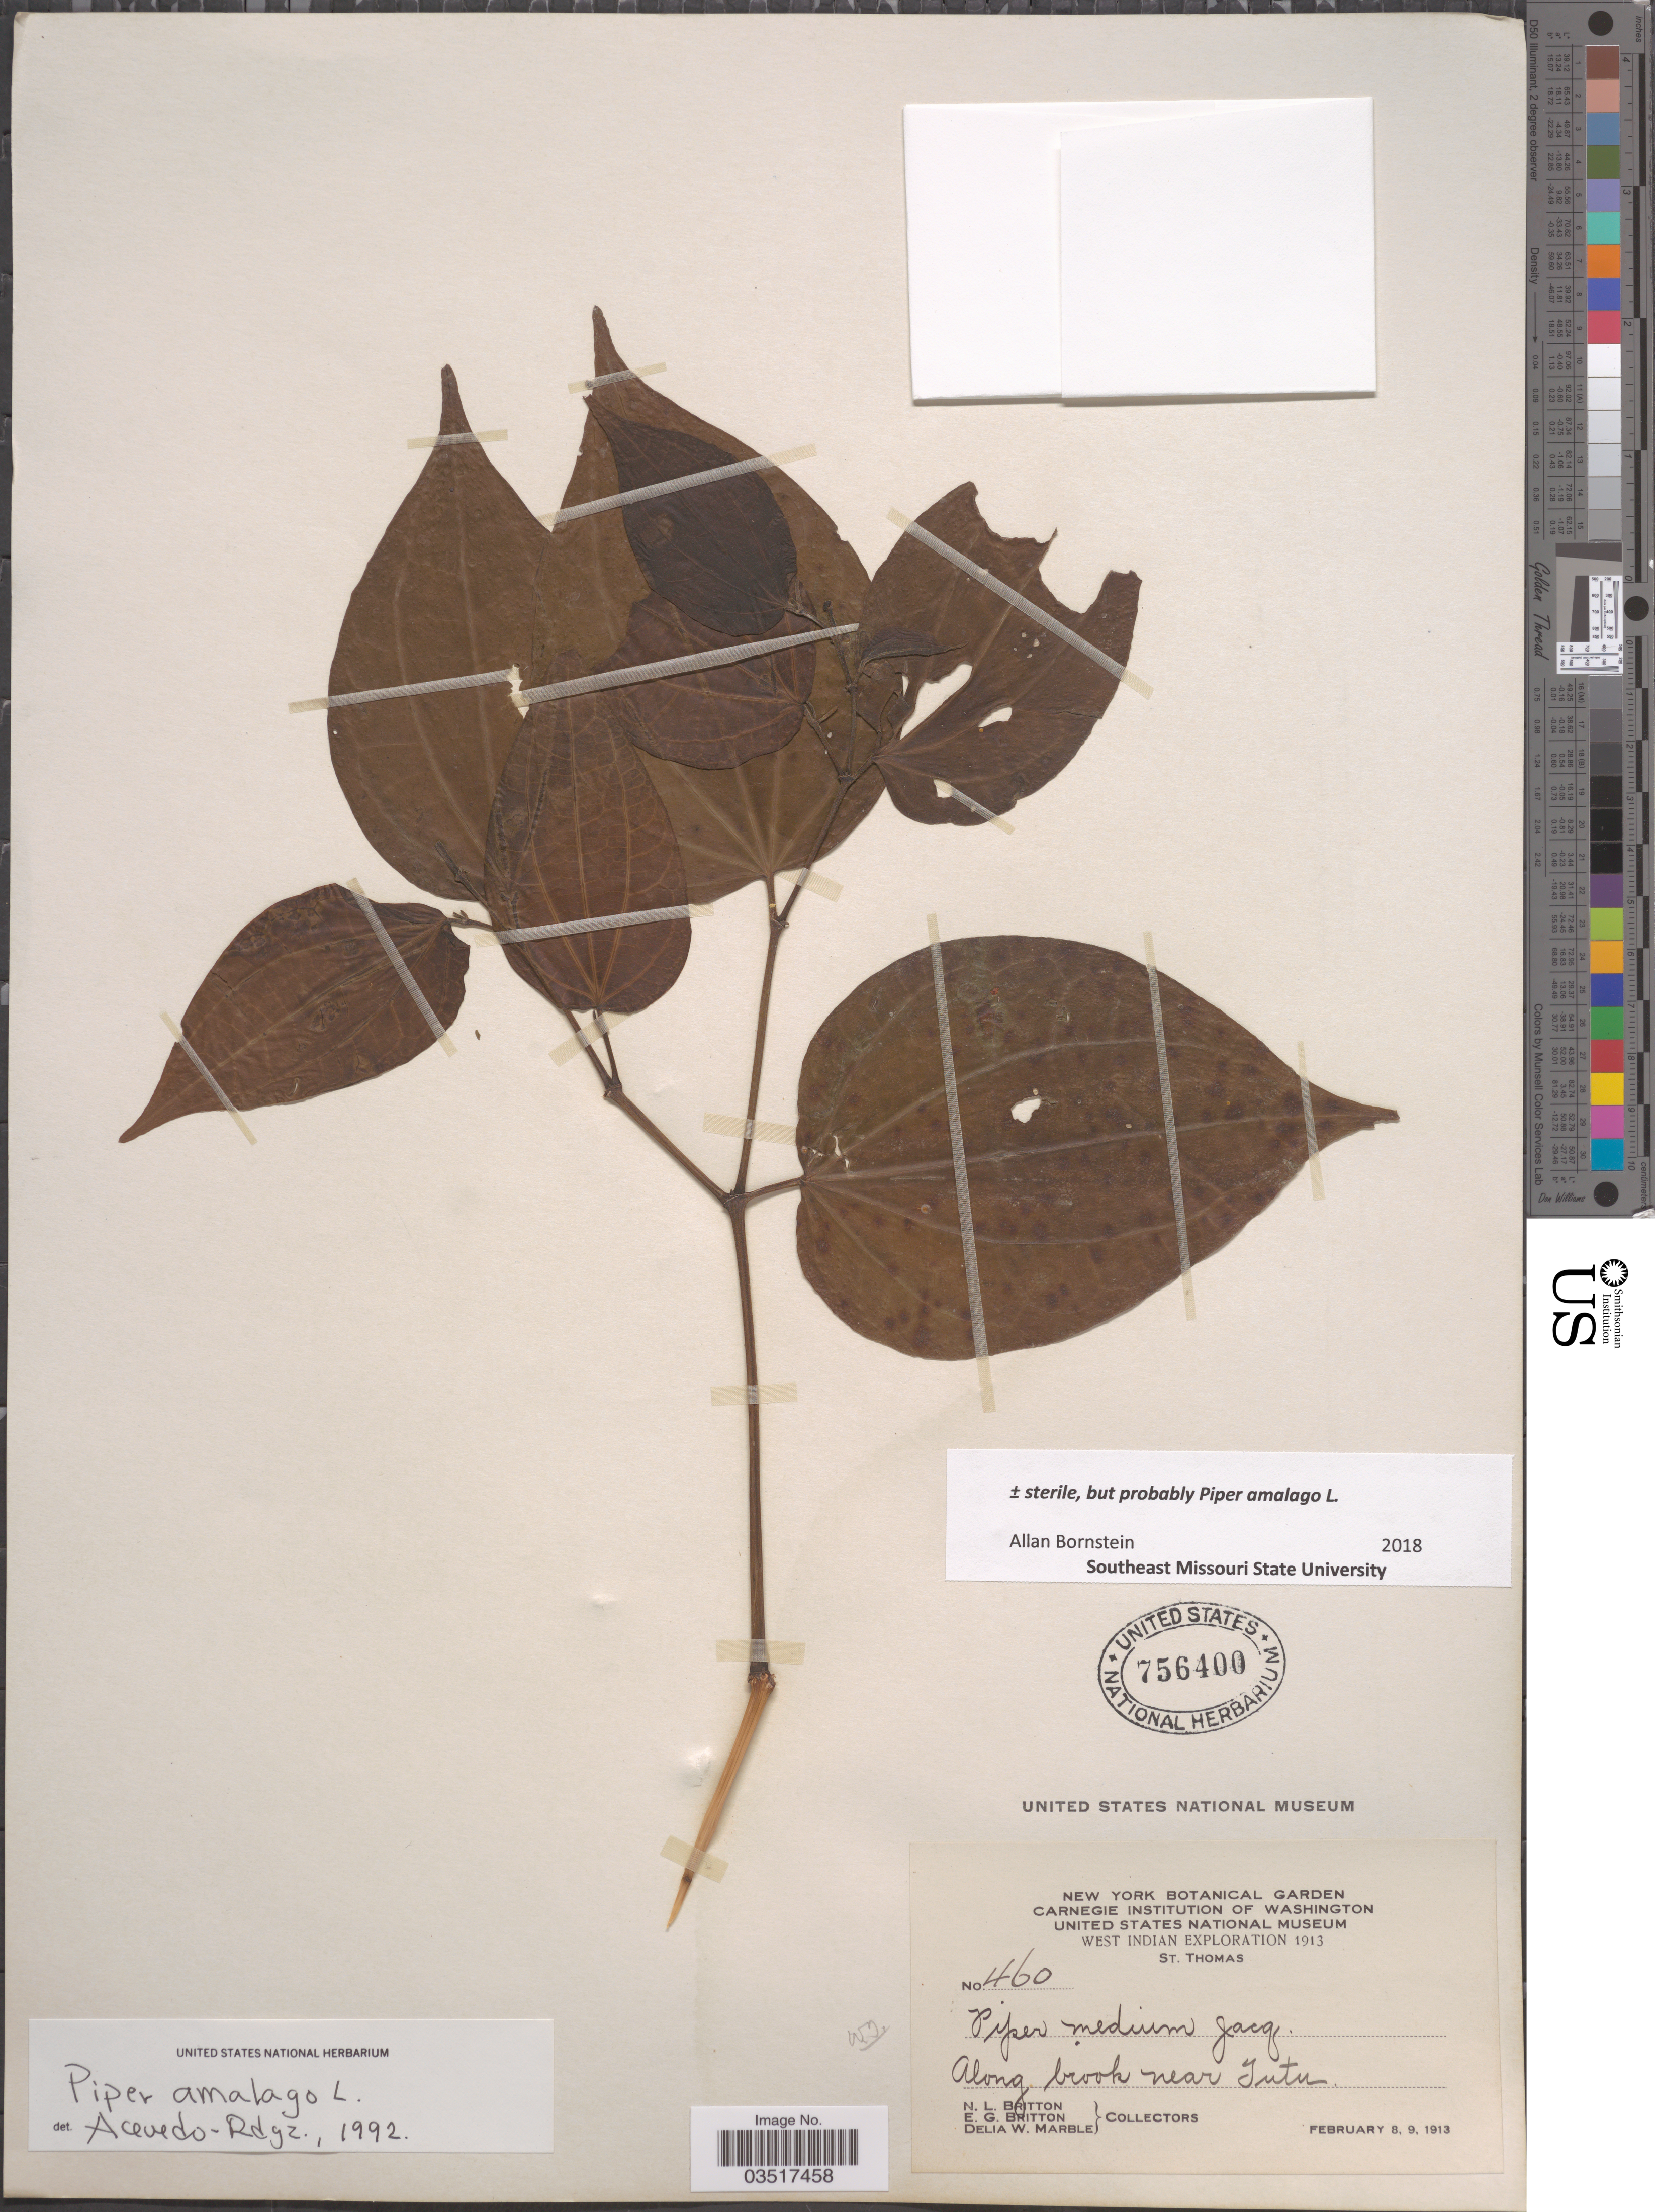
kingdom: Plantae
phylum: Tracheophyta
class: Magnoliopsida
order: Piperales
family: Piperaceae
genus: Piper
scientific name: Piper amalago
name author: L.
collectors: N. Britton, E. G. Britton & D. W. Marble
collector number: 460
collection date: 1913-02-08/1913-02-09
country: U.S. Virgin Islands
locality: West Indian. St. Thomas. Along brook near Tutu.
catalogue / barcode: US 756400